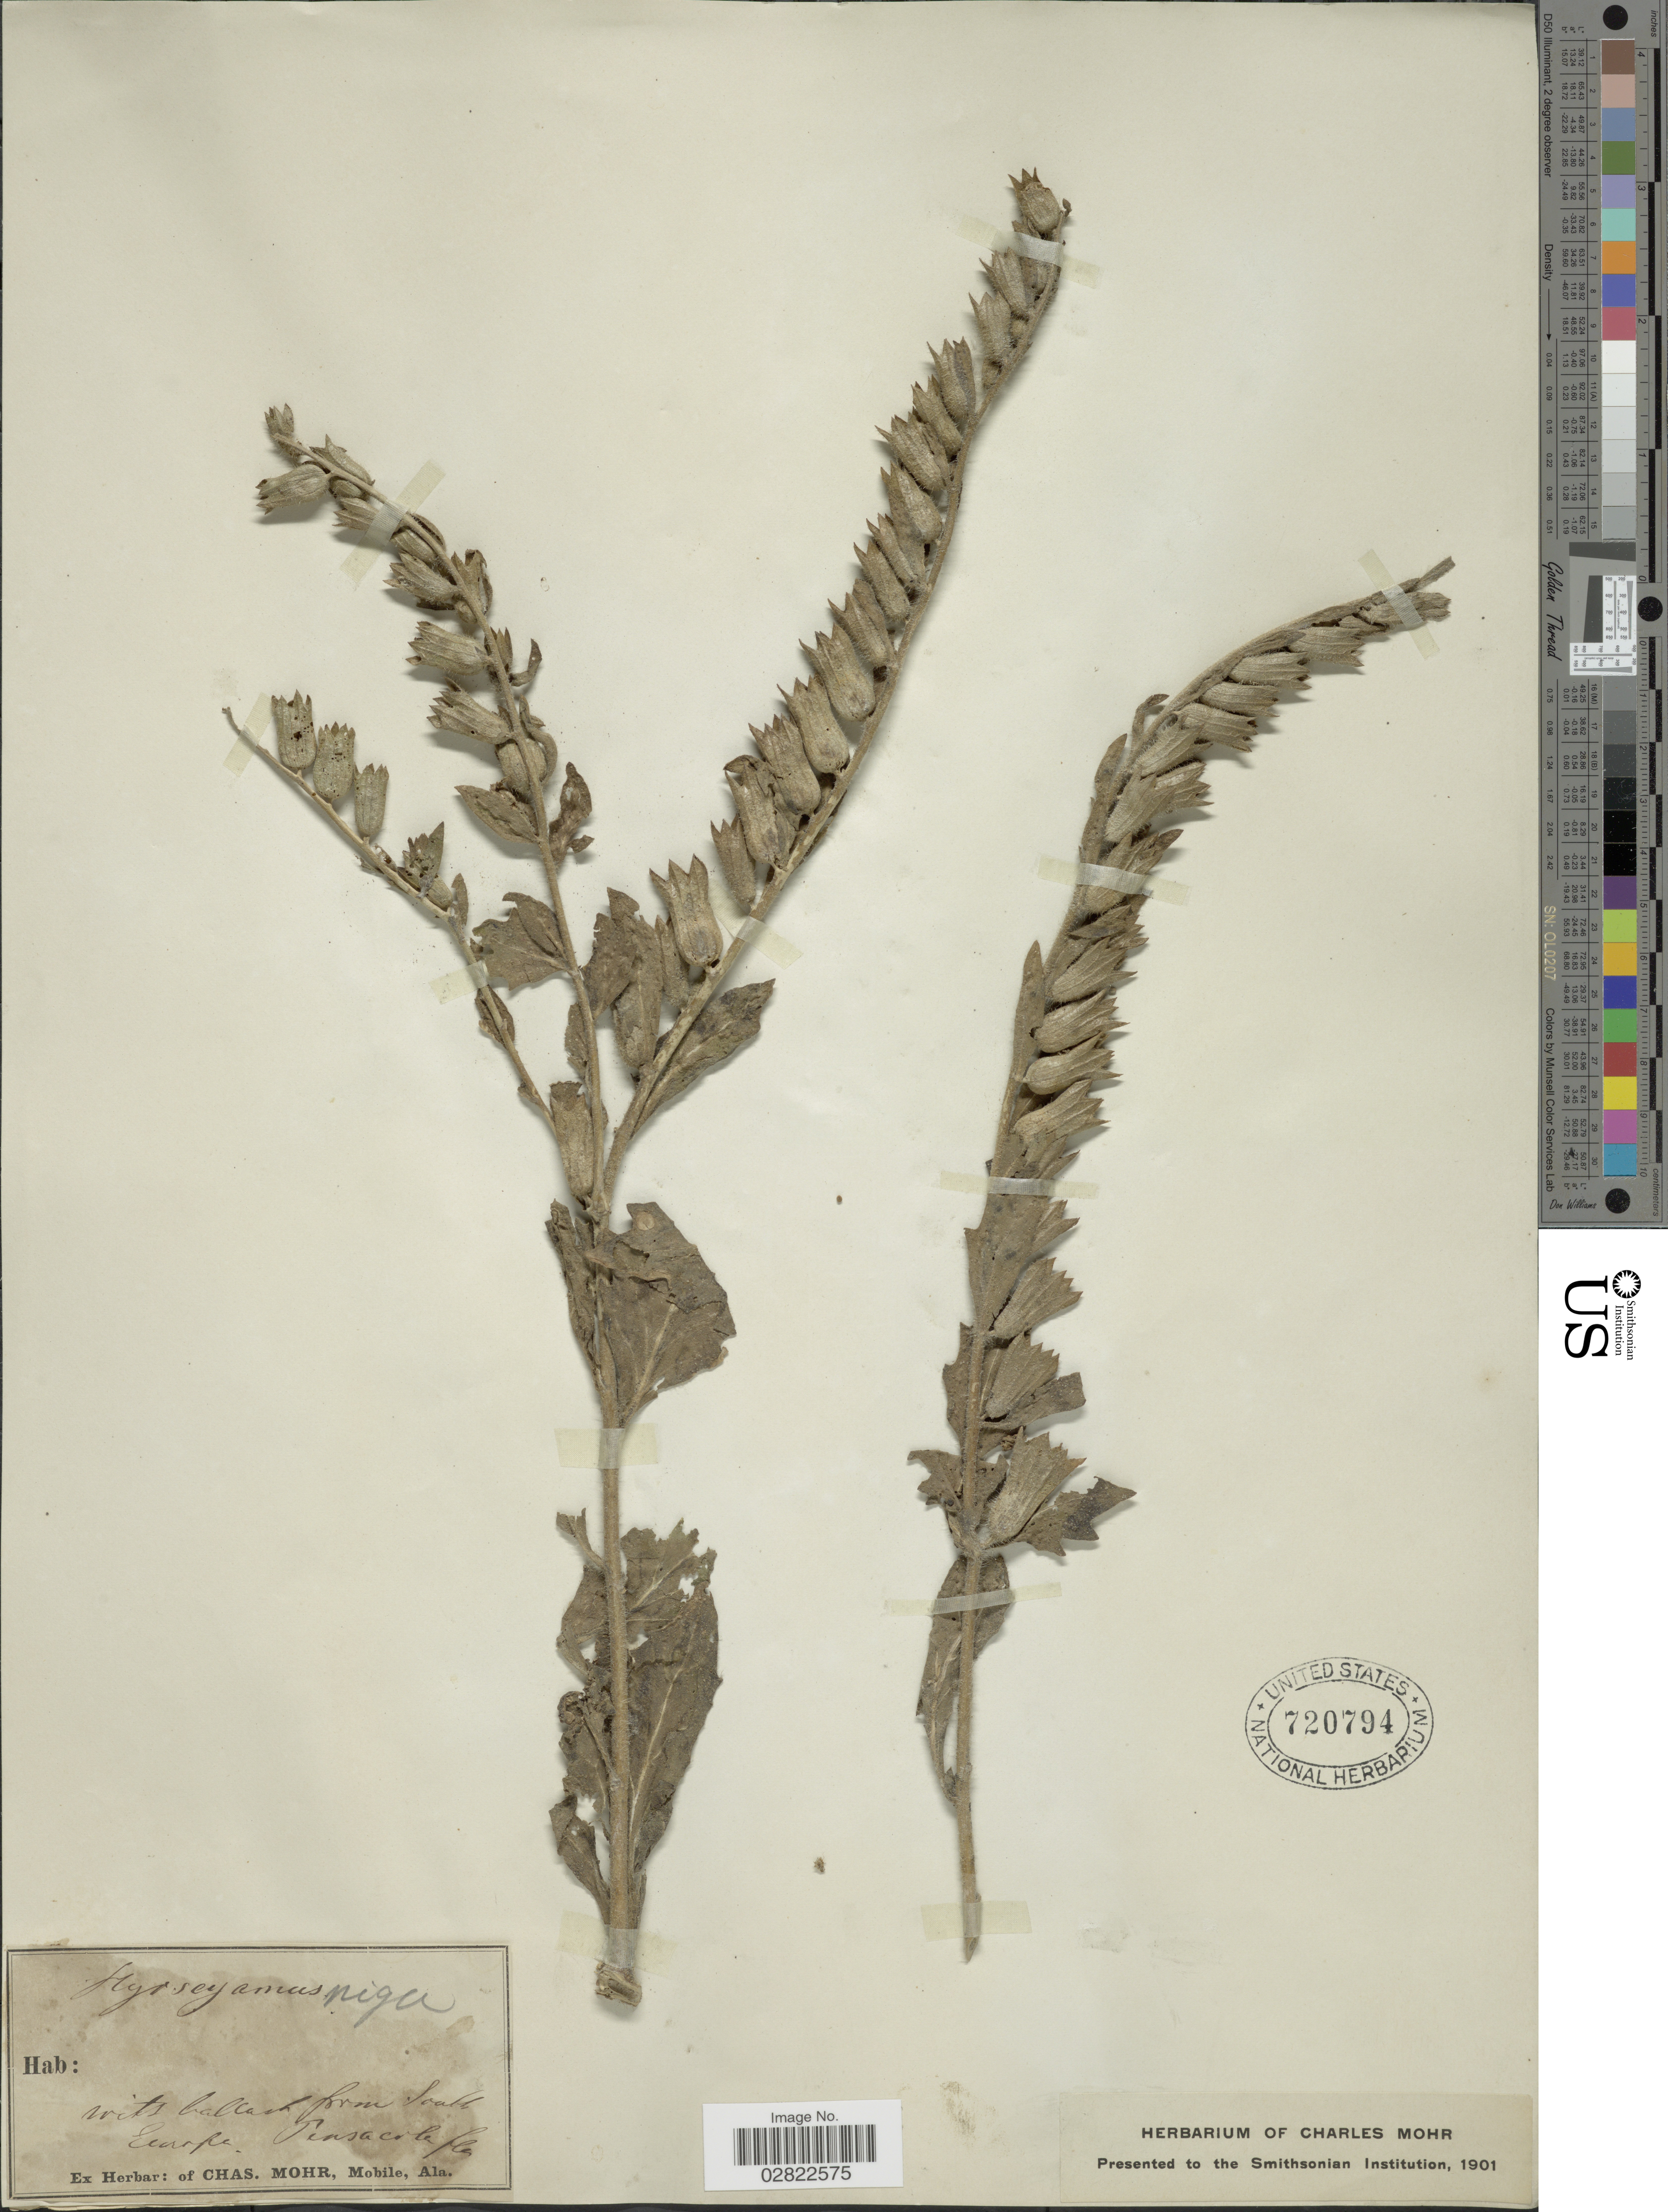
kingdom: Plantae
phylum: Tracheophyta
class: Magnoliopsida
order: Solanales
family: Solanaceae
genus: Hyoscyamus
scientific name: Hyoscyamus niger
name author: L.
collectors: ex herb. Charles Mohr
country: United States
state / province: Florida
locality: From South Europe. Pensacola Fla.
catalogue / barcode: US 720794